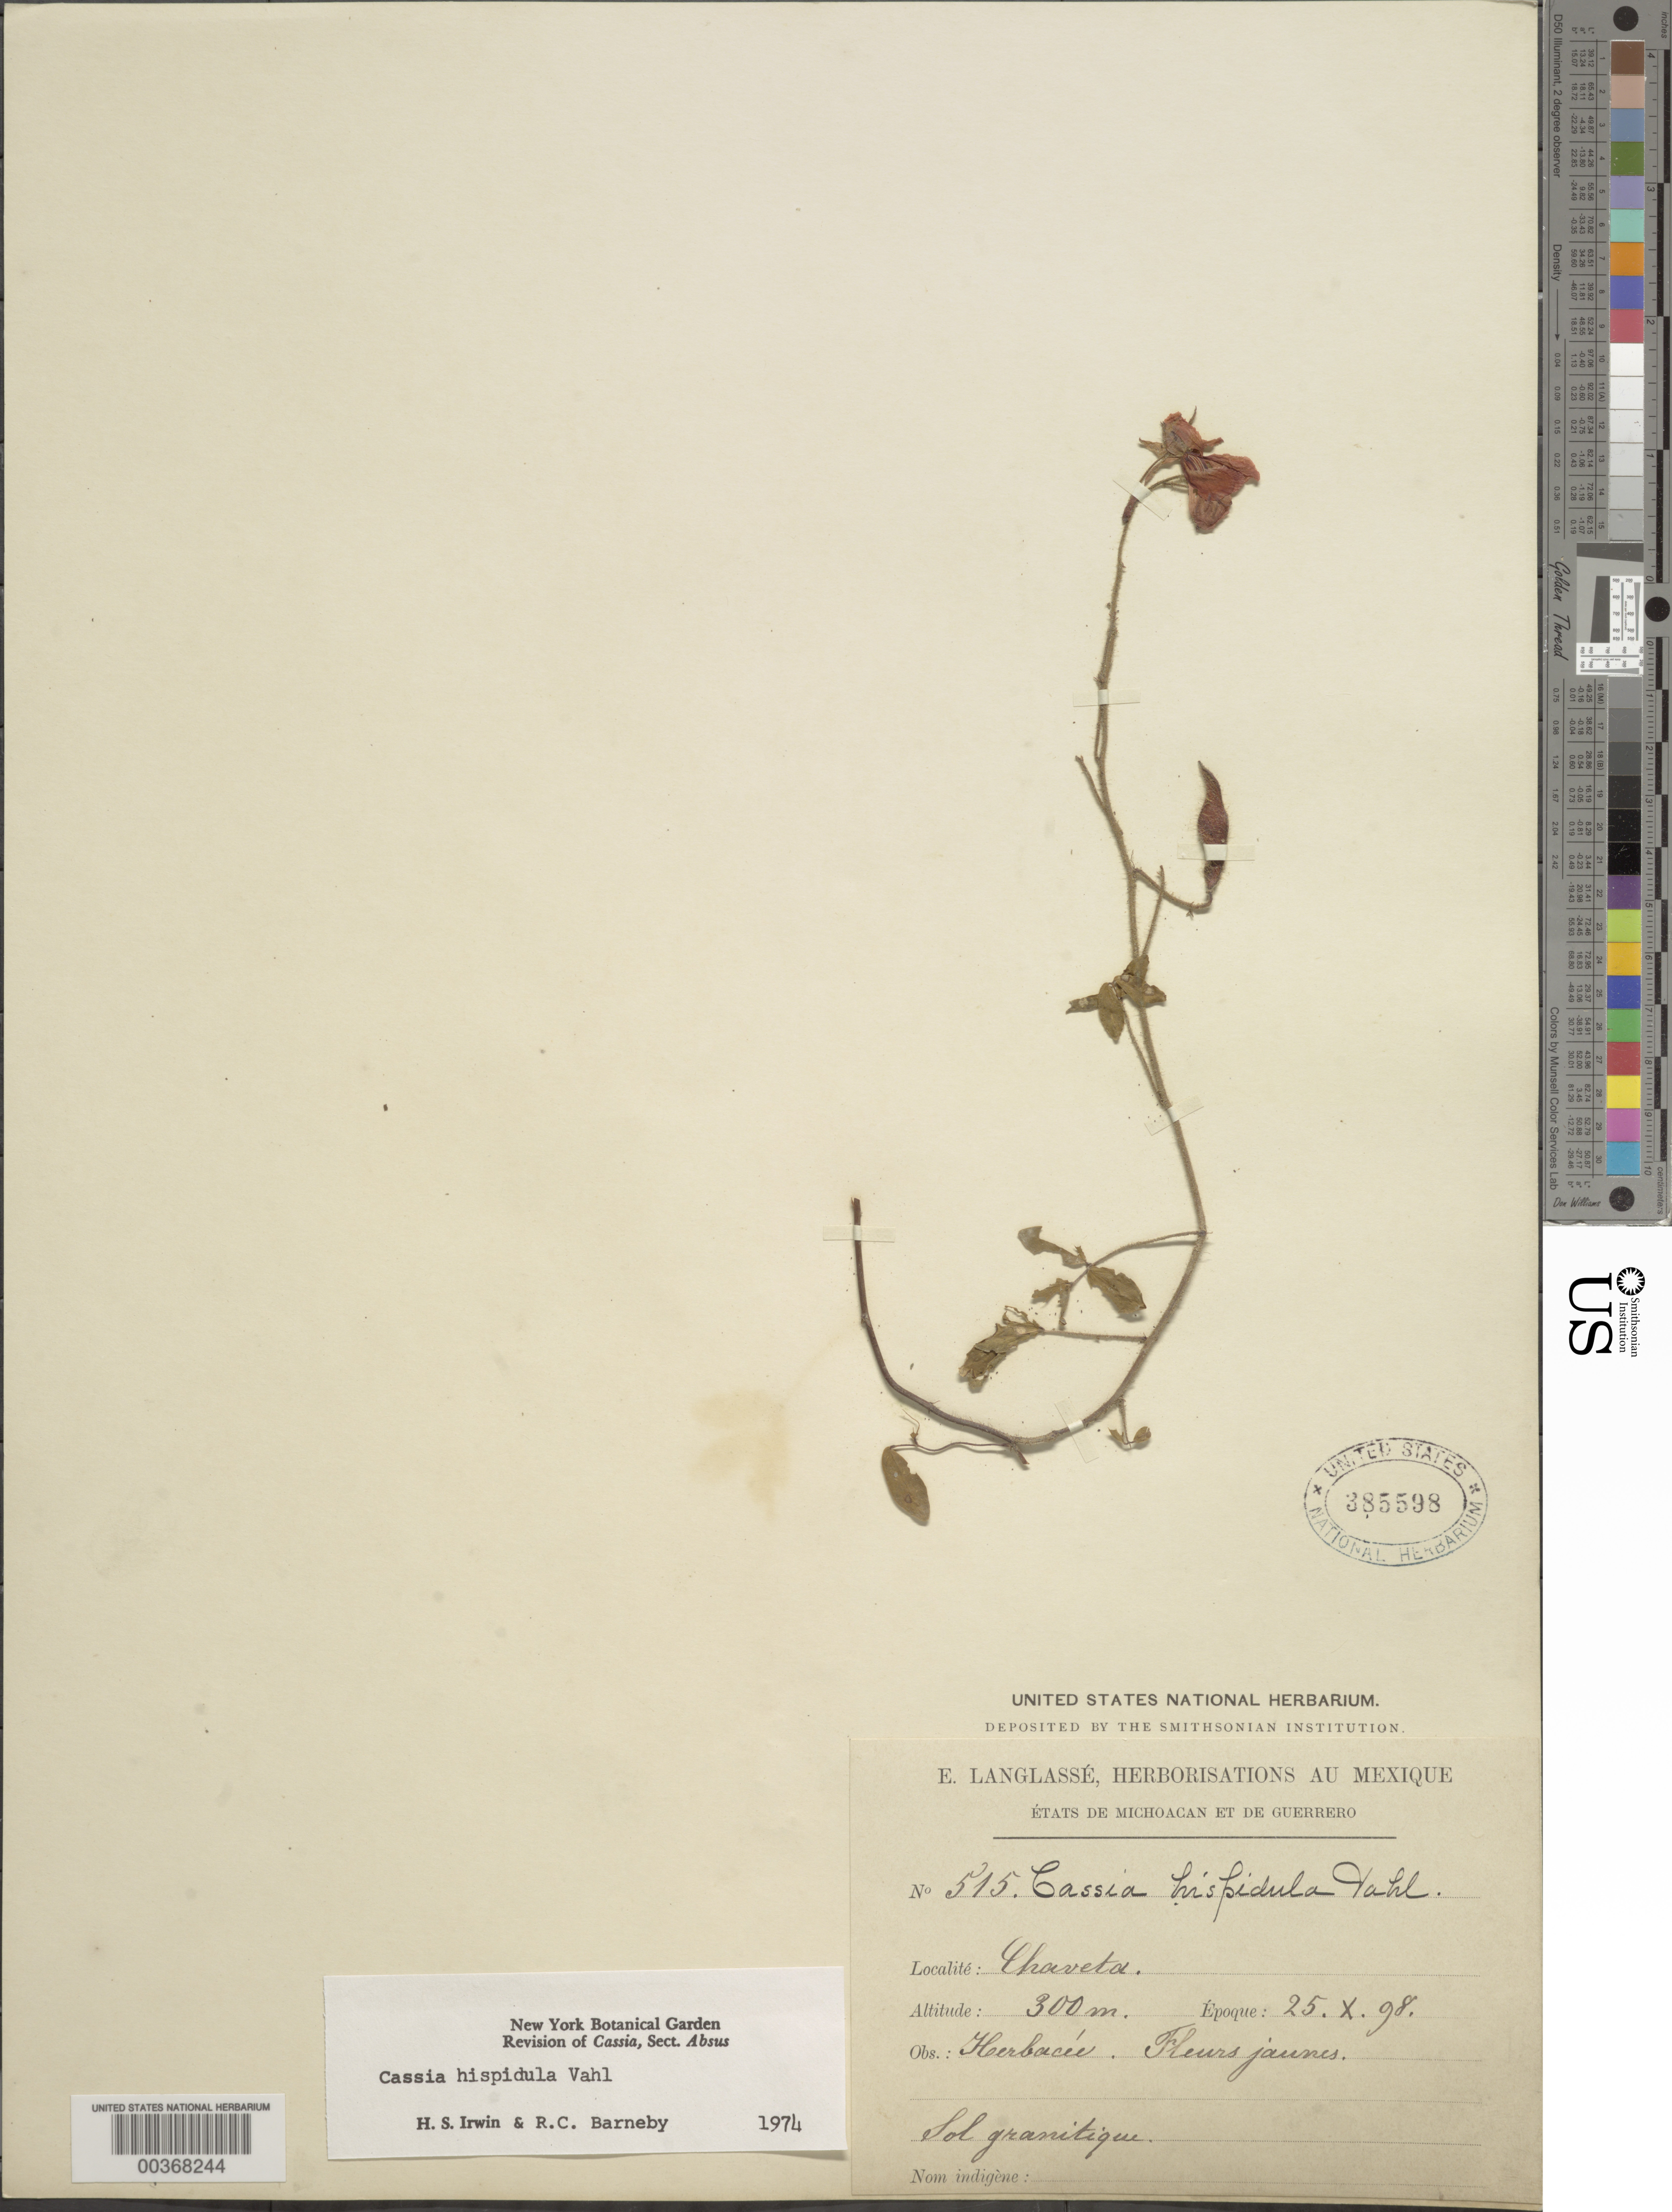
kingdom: Plantae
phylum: Tracheophyta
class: Magnoliopsida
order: Fabales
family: Fabaceae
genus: Chamaecrista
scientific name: Chamaecrista hispidula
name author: (Vahl) H.S. Irwin & Barneby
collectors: E. Langlassé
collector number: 515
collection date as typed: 25 Oct 1898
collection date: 1898-10-25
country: Mexico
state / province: Guerrero / Michoacán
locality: Chaveta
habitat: Sol granitique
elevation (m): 300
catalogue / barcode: US 385598